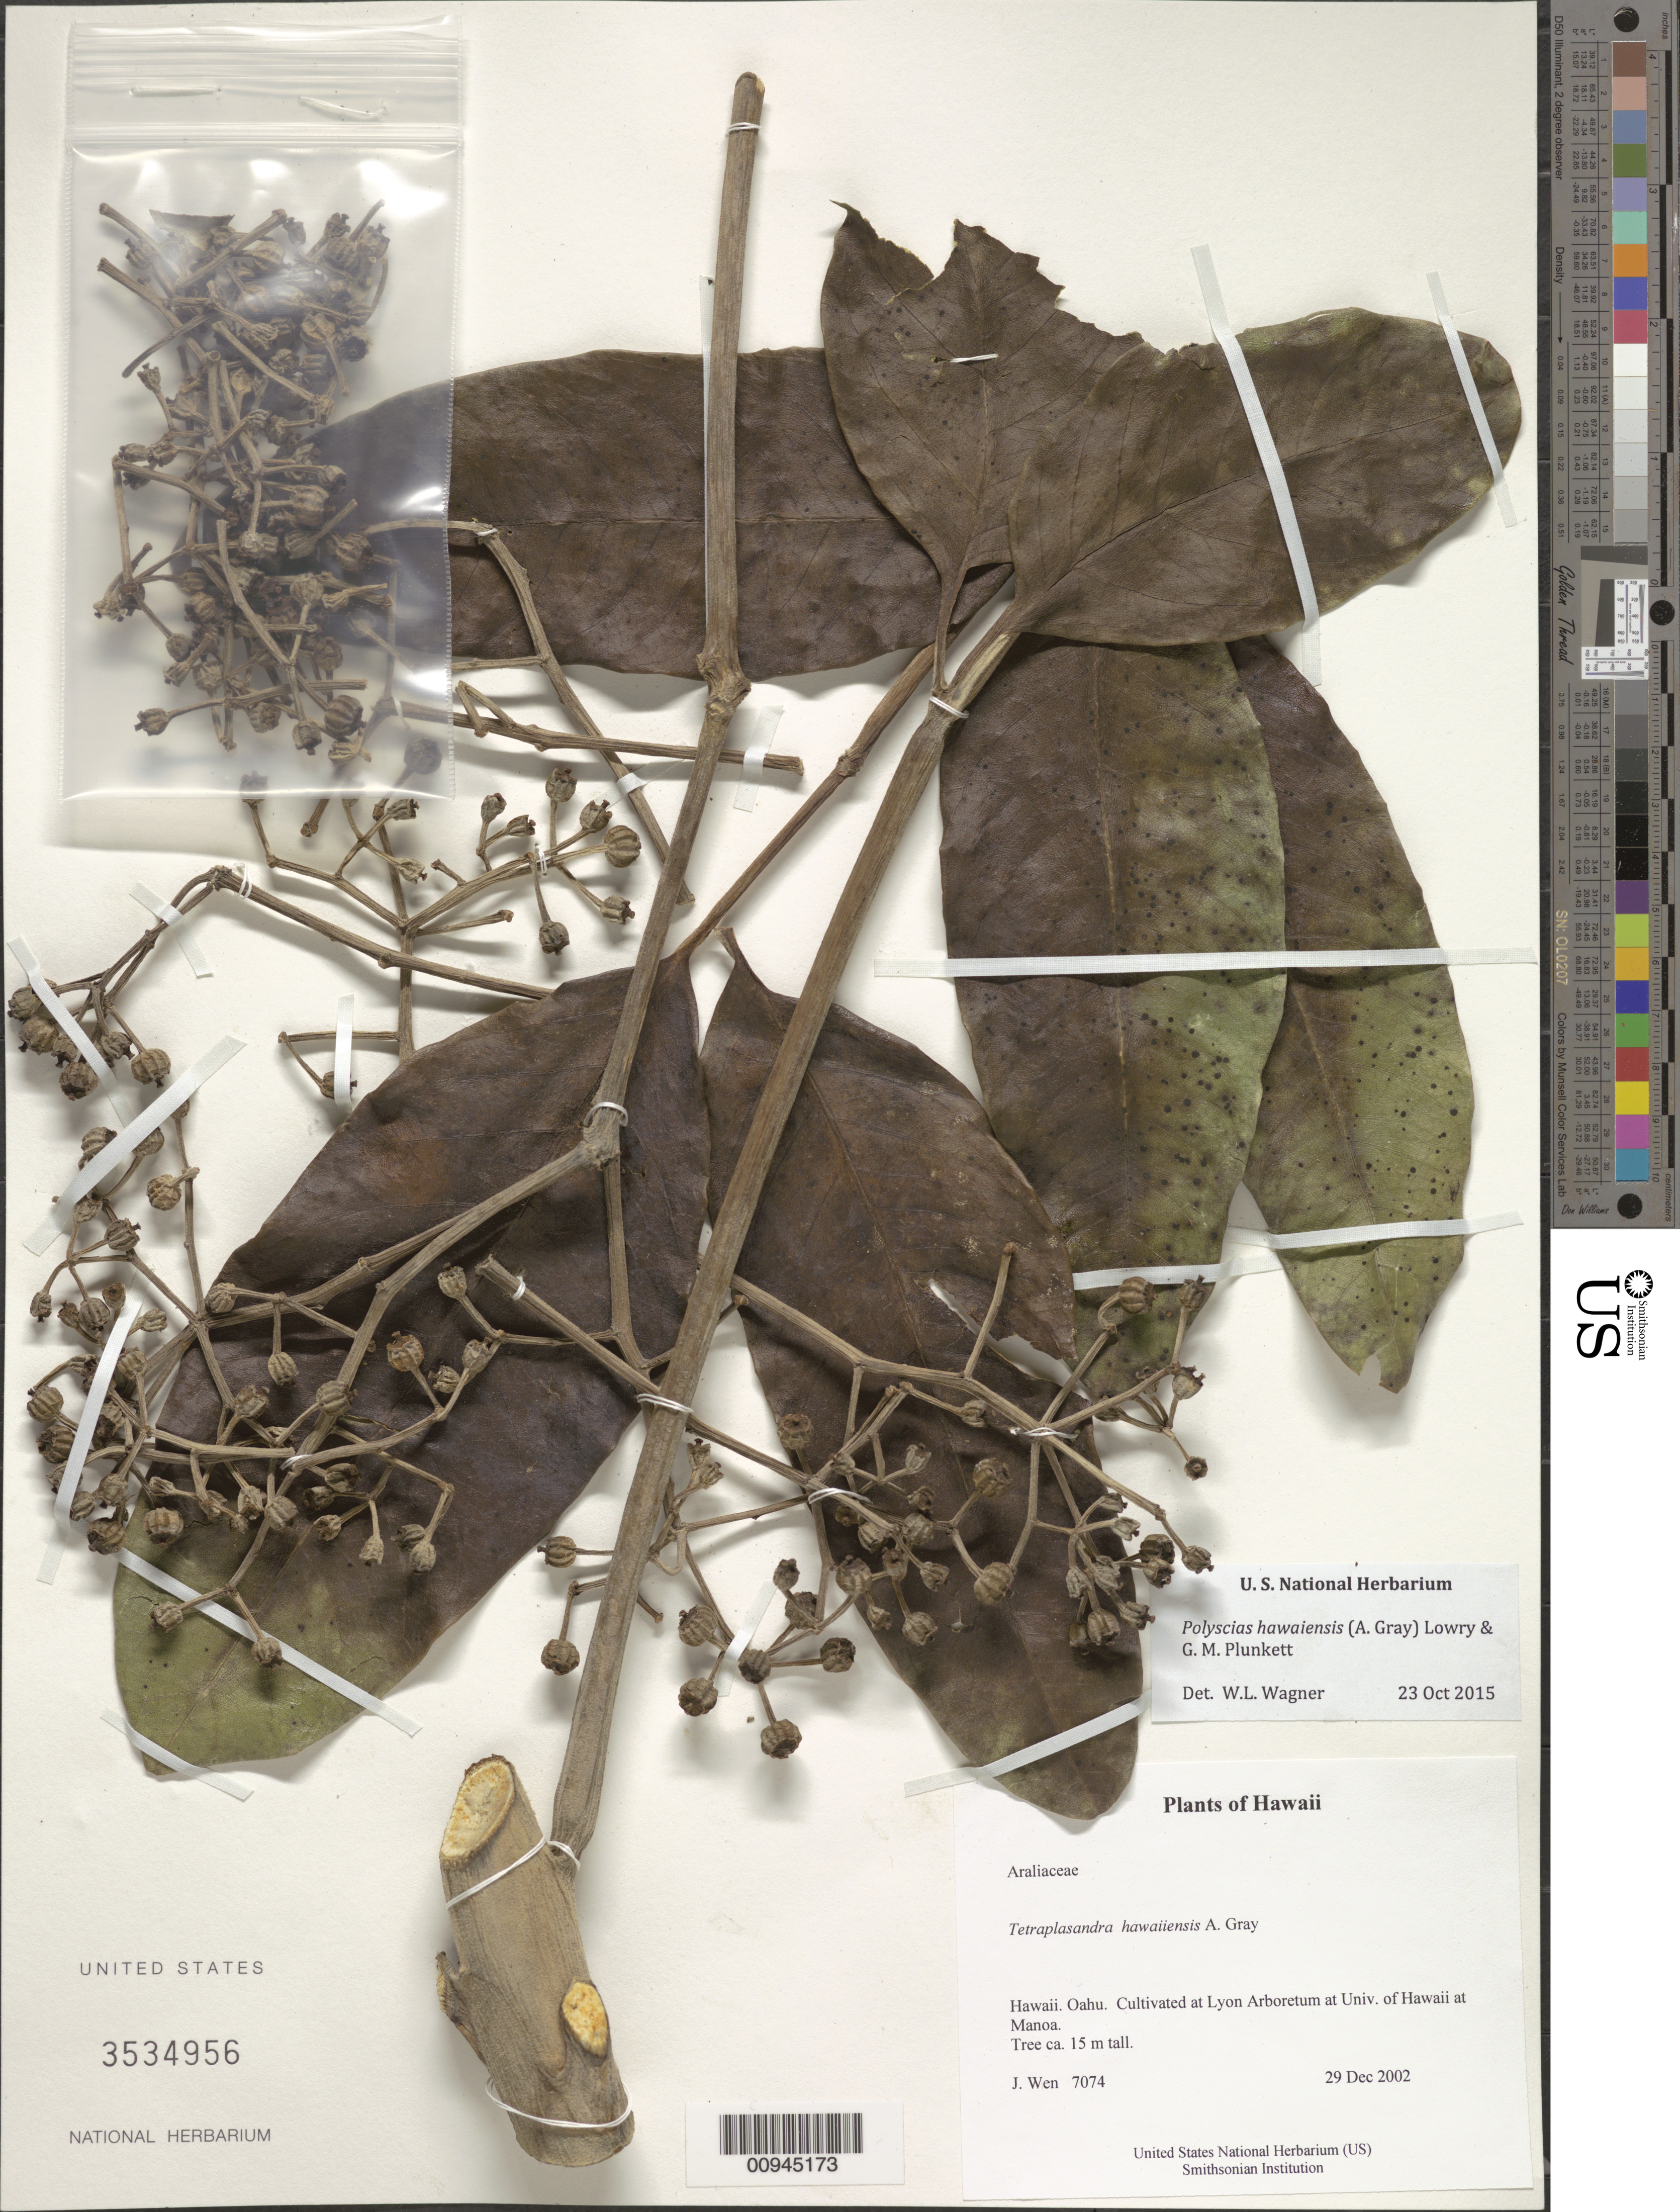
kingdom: Plantae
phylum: Tracheophyta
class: Magnoliopsida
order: Apiales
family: Araliaceae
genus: Polyscias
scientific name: Polyscias hawaiensis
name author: (A. Gray) Lowry & G. M. Plunkett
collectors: J. Wen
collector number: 7074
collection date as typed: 29 Dec 2002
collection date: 2002-12-29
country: United States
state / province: Hawaii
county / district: Honolulu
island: Oahu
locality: Oahu. Cultivated at Lyon Arboretum at Univ. of Hawaii at Manoa.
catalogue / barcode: US 3534956